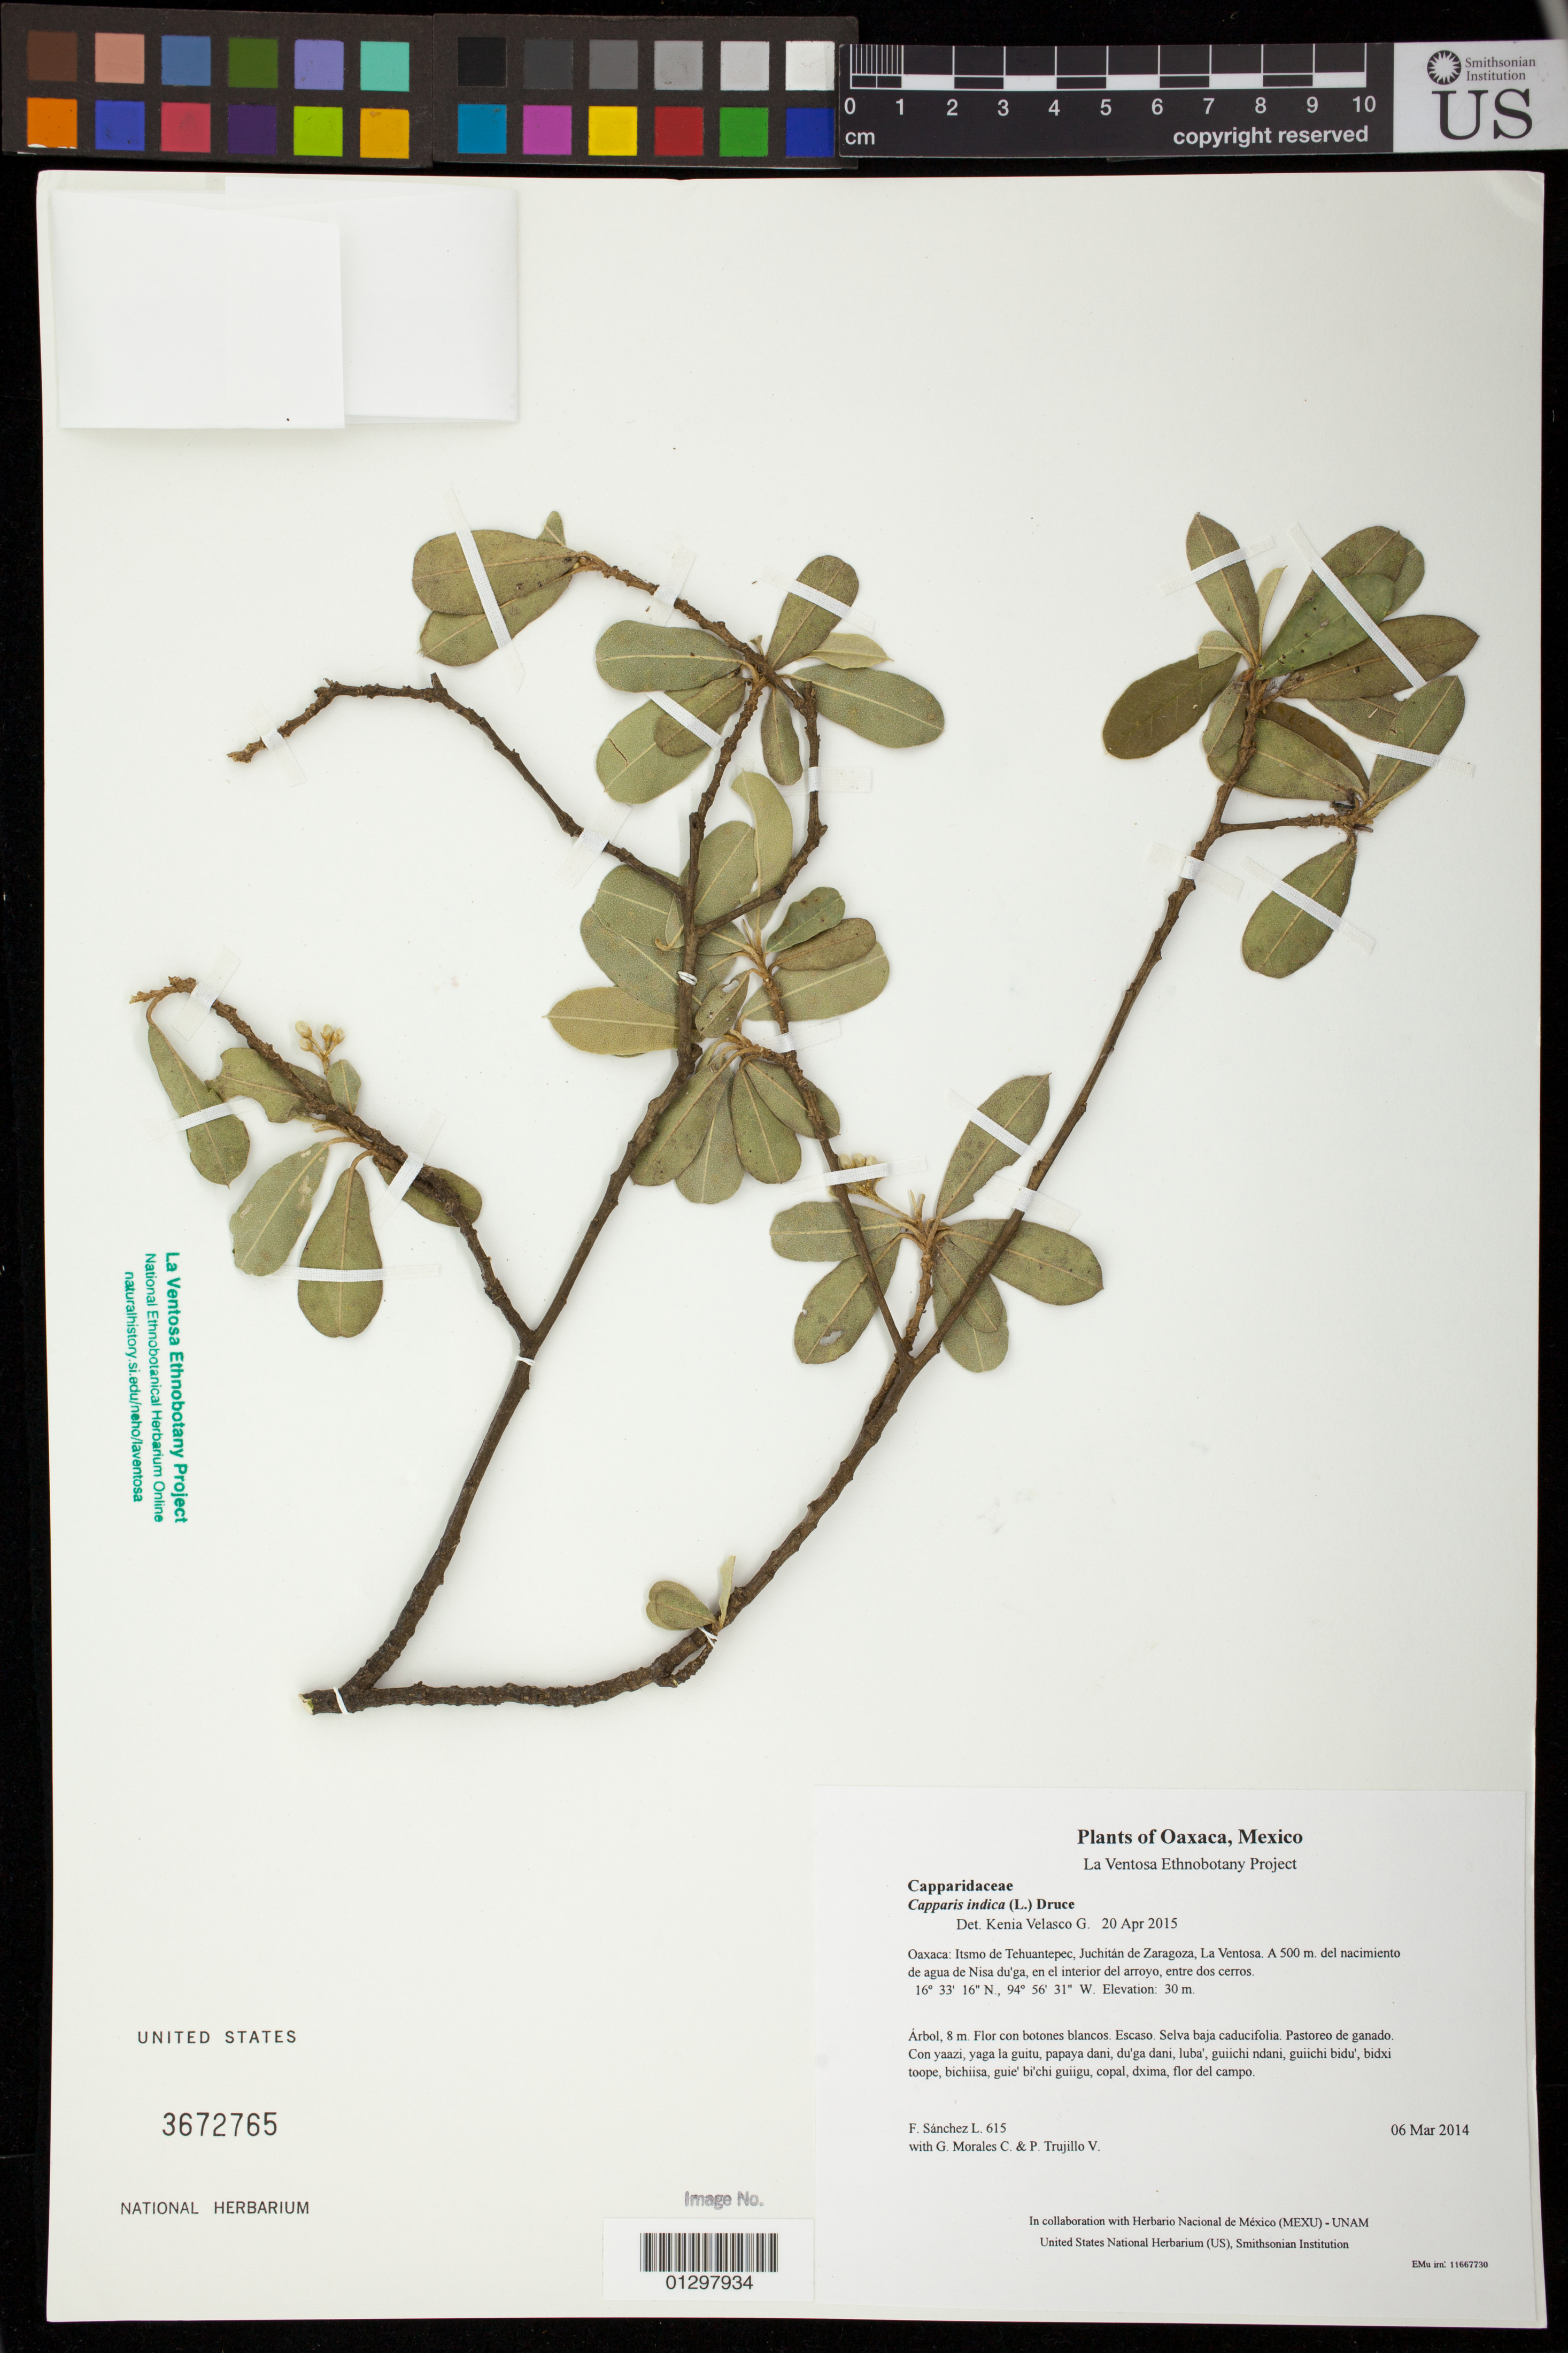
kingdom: Plantae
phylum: Tracheophyta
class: Magnoliopsida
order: Brassicales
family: Capparaceae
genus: Quadrella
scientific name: Quadrella incana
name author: (Kunth) Iltis & Cornejo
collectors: F. Sánchez L., G. Morales C. & P. Trujillo V.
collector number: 615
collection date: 2014-03-06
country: Mexico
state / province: Oaxaca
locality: Itsmo de Tehuantepec, Juchitán de Zaragoza, La Ventosa. A 500 m. del nacimiento de agua de Nisa du'ga, en el interior del arroyo, entre dos cerros.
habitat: Selva baja caducifolia. Pastoreo de ganado.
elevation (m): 30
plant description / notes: JEBOT, MEXU, SERO, US; Yaga. 8 m. Guie' mudu naquichi'. Huaxie'.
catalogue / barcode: US 3672765